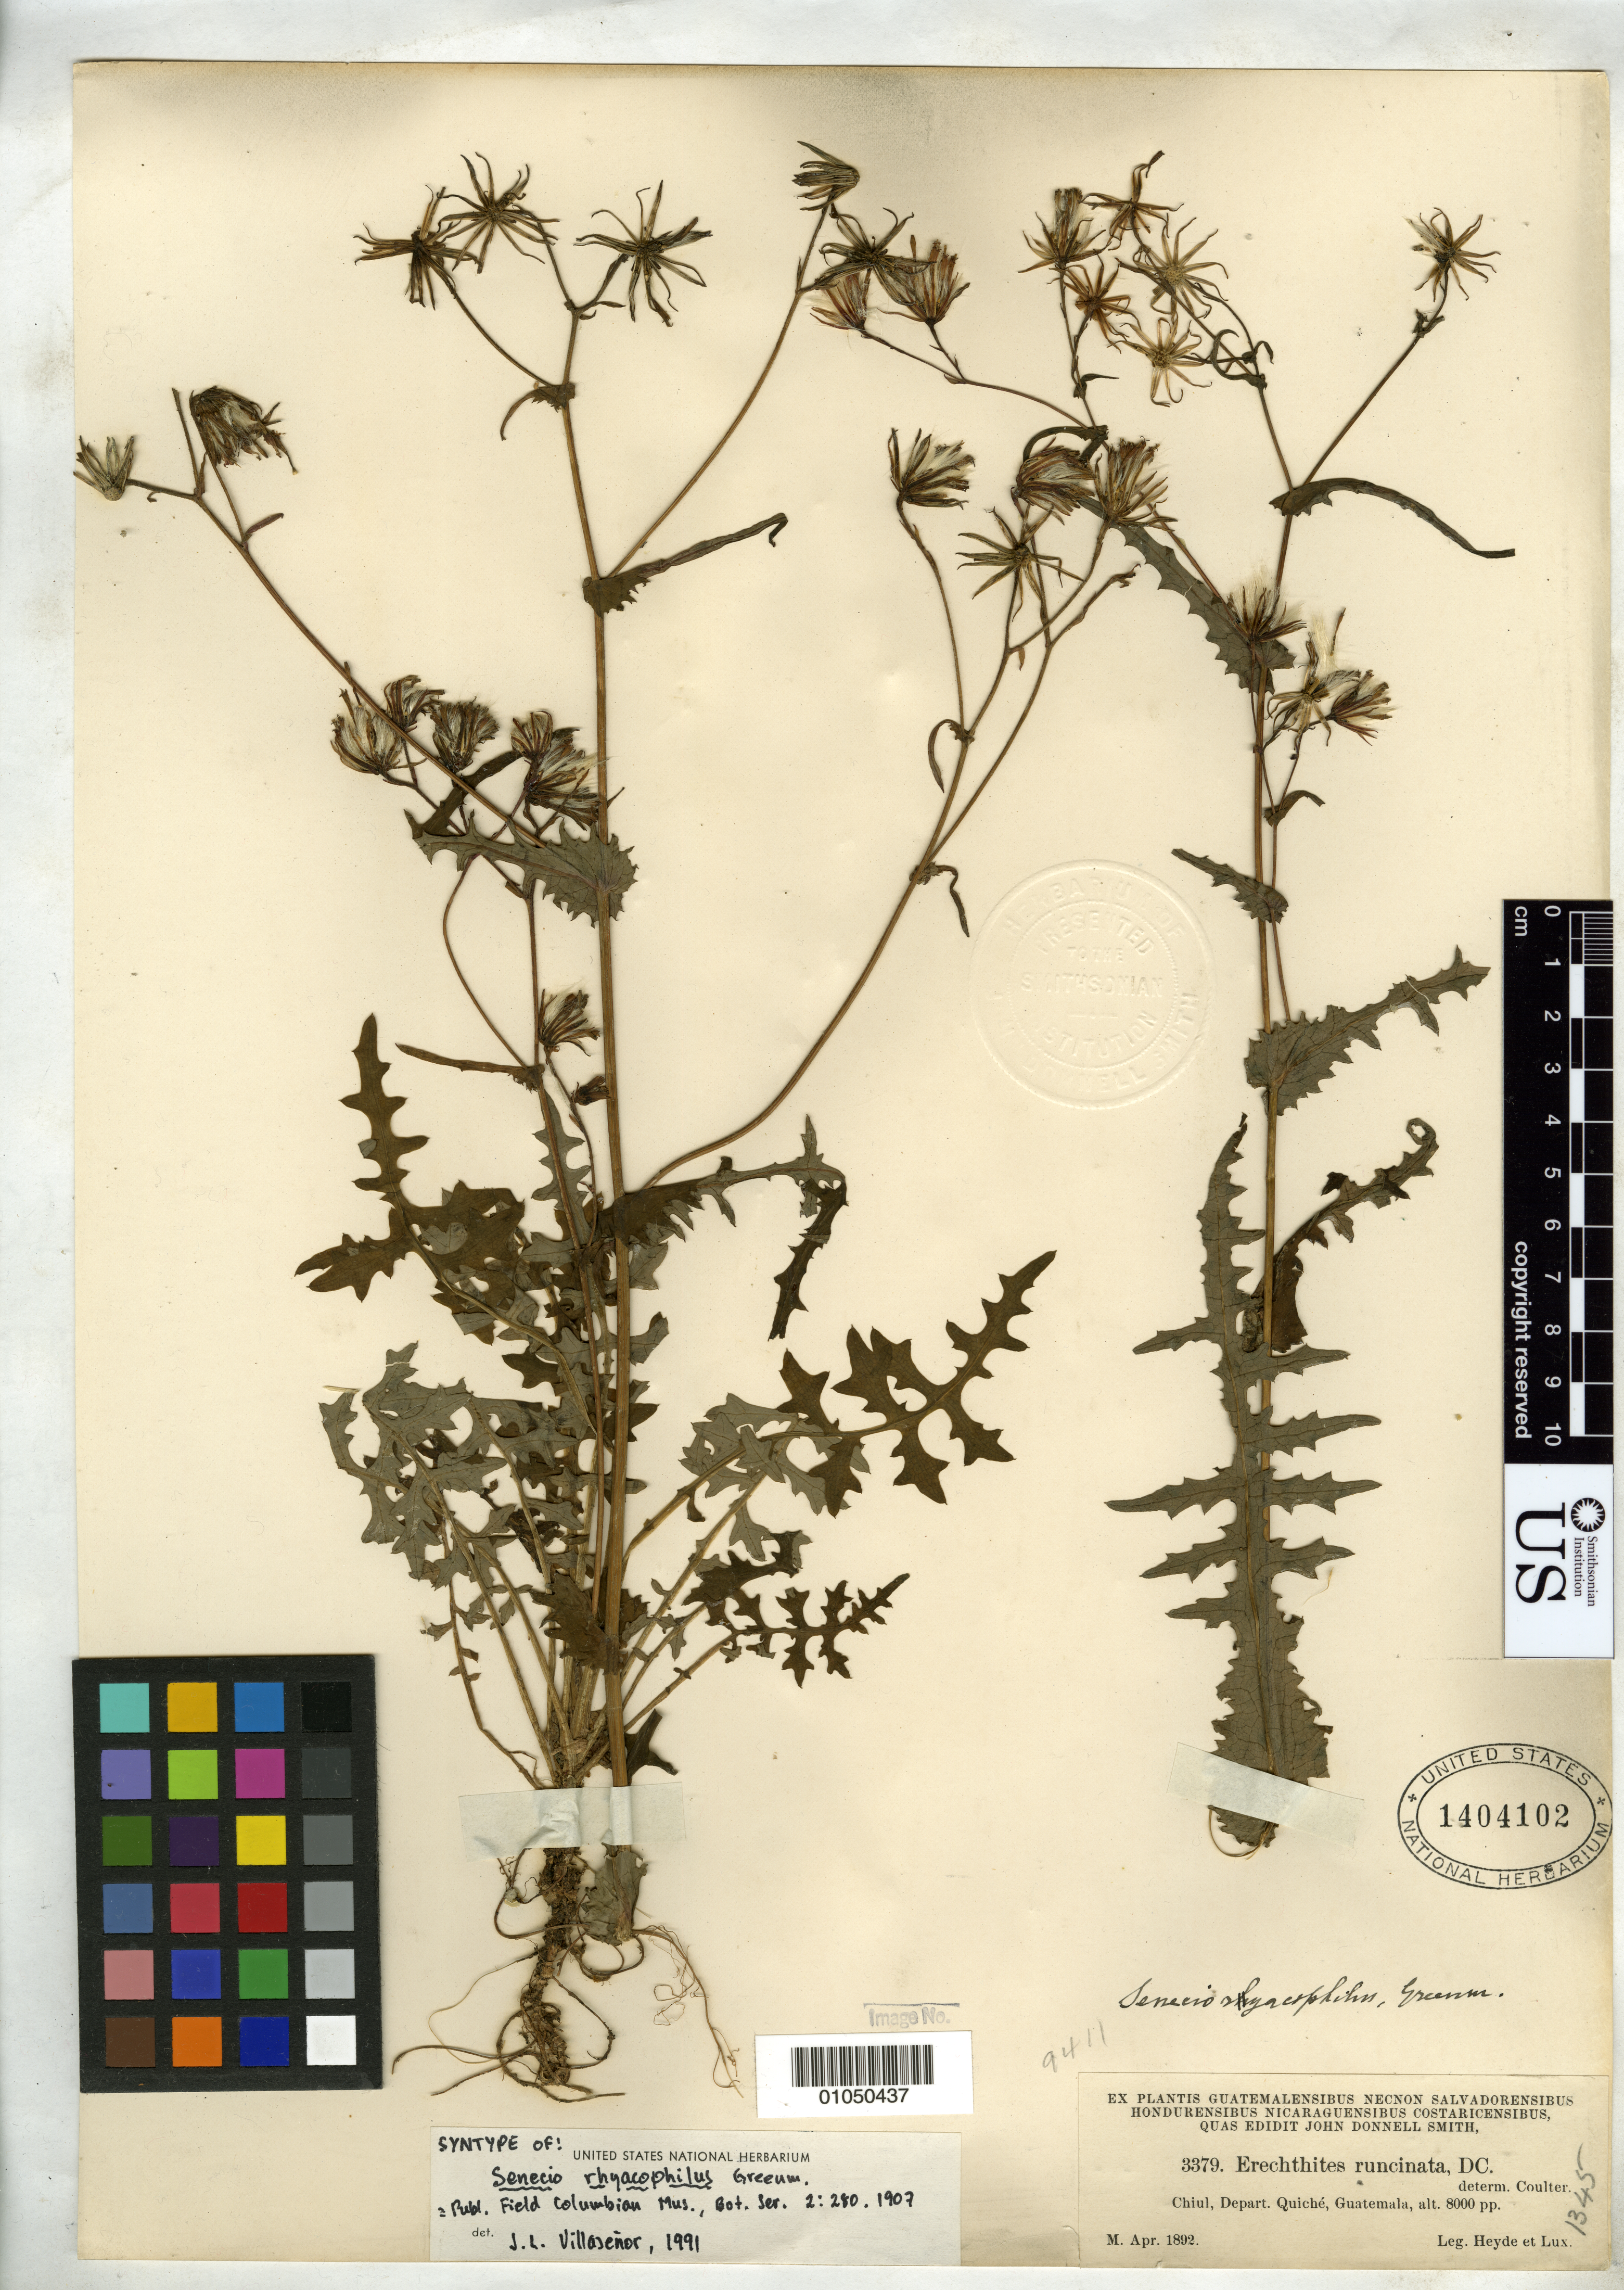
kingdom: Plantae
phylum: Tracheophyta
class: Magnoliopsida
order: Asterales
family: Asteraceae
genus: Senecio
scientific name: Senecio rhyacophilus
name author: Greenm.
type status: Isosyntype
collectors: E. T. Heyde & E. Lux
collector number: J.D.S. 3379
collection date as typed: Apr 1892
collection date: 1892-04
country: Guatemala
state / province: El Quiché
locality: Chiul, Depart. Quiché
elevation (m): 2438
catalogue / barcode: US 1404102